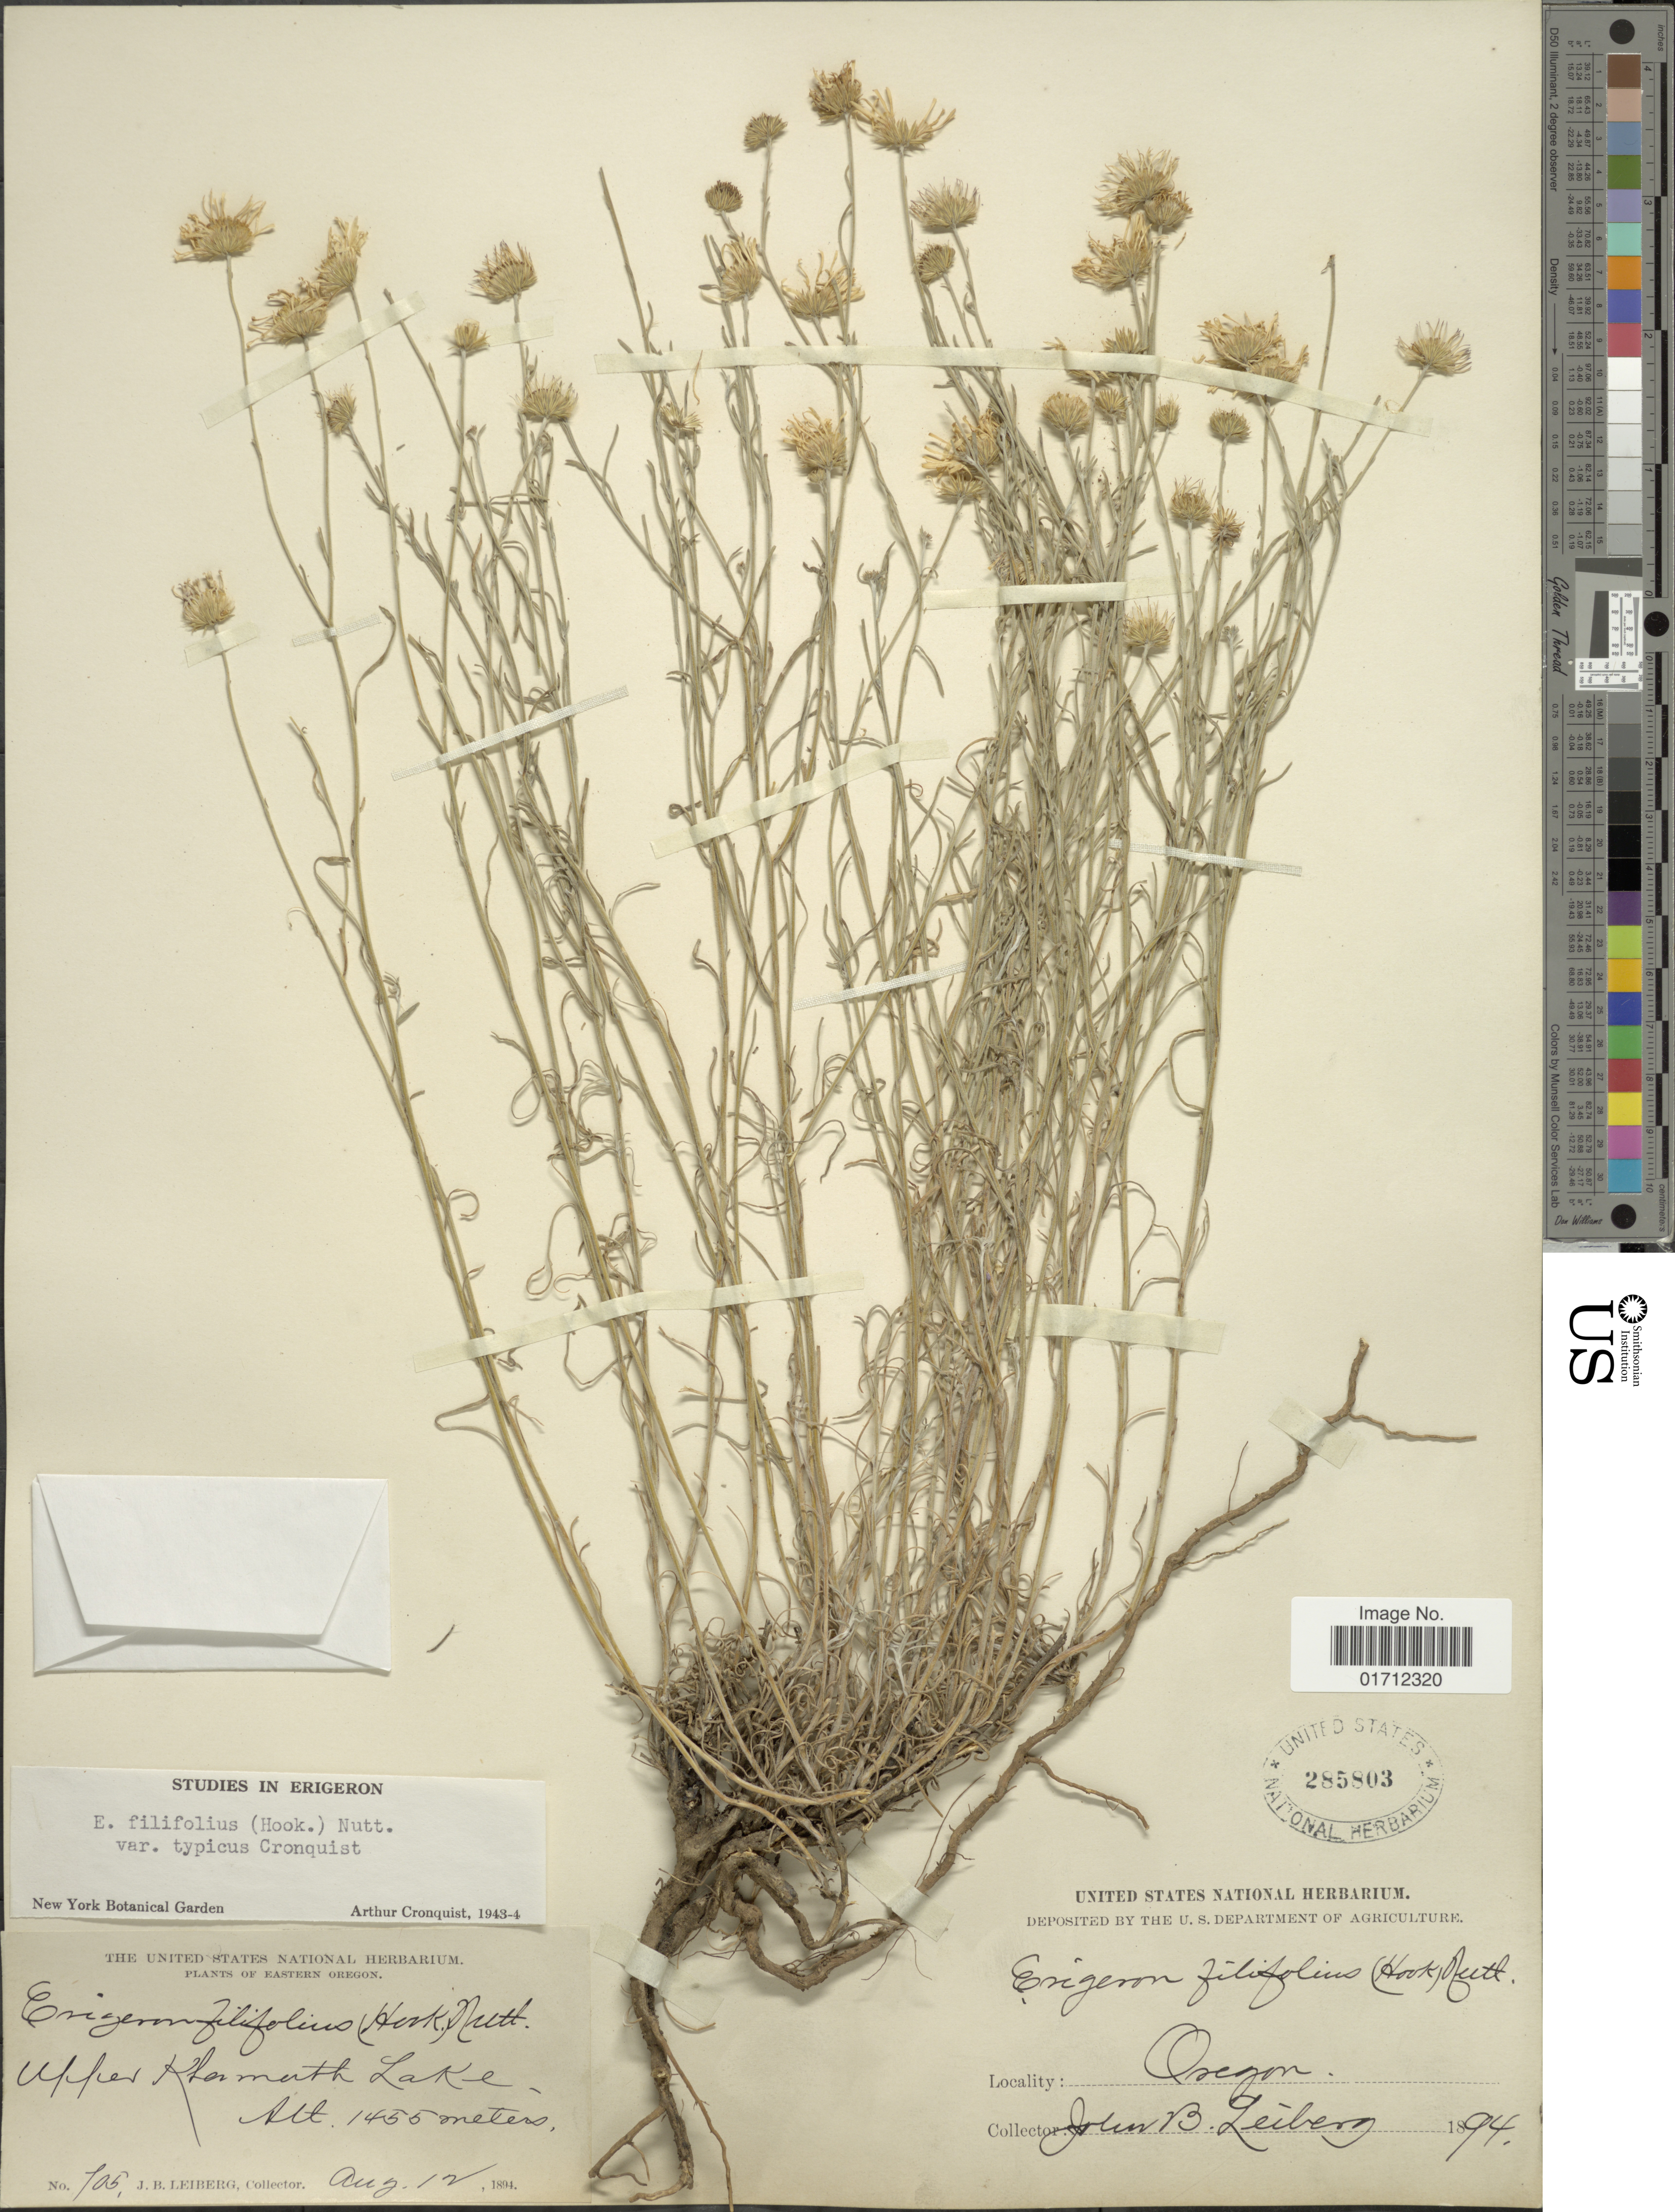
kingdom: Plantae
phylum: Tracheophyta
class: Magnoliopsida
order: Asterales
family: Asteraceae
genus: Erigeron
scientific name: Erigeron filifolius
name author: (Hook.) Nutt.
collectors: J. B. Leiberg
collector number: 705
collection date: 1894-08-12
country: United States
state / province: Oregon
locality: Eastern Oregon, Upper Khamath Lake.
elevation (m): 1455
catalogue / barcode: US 285803